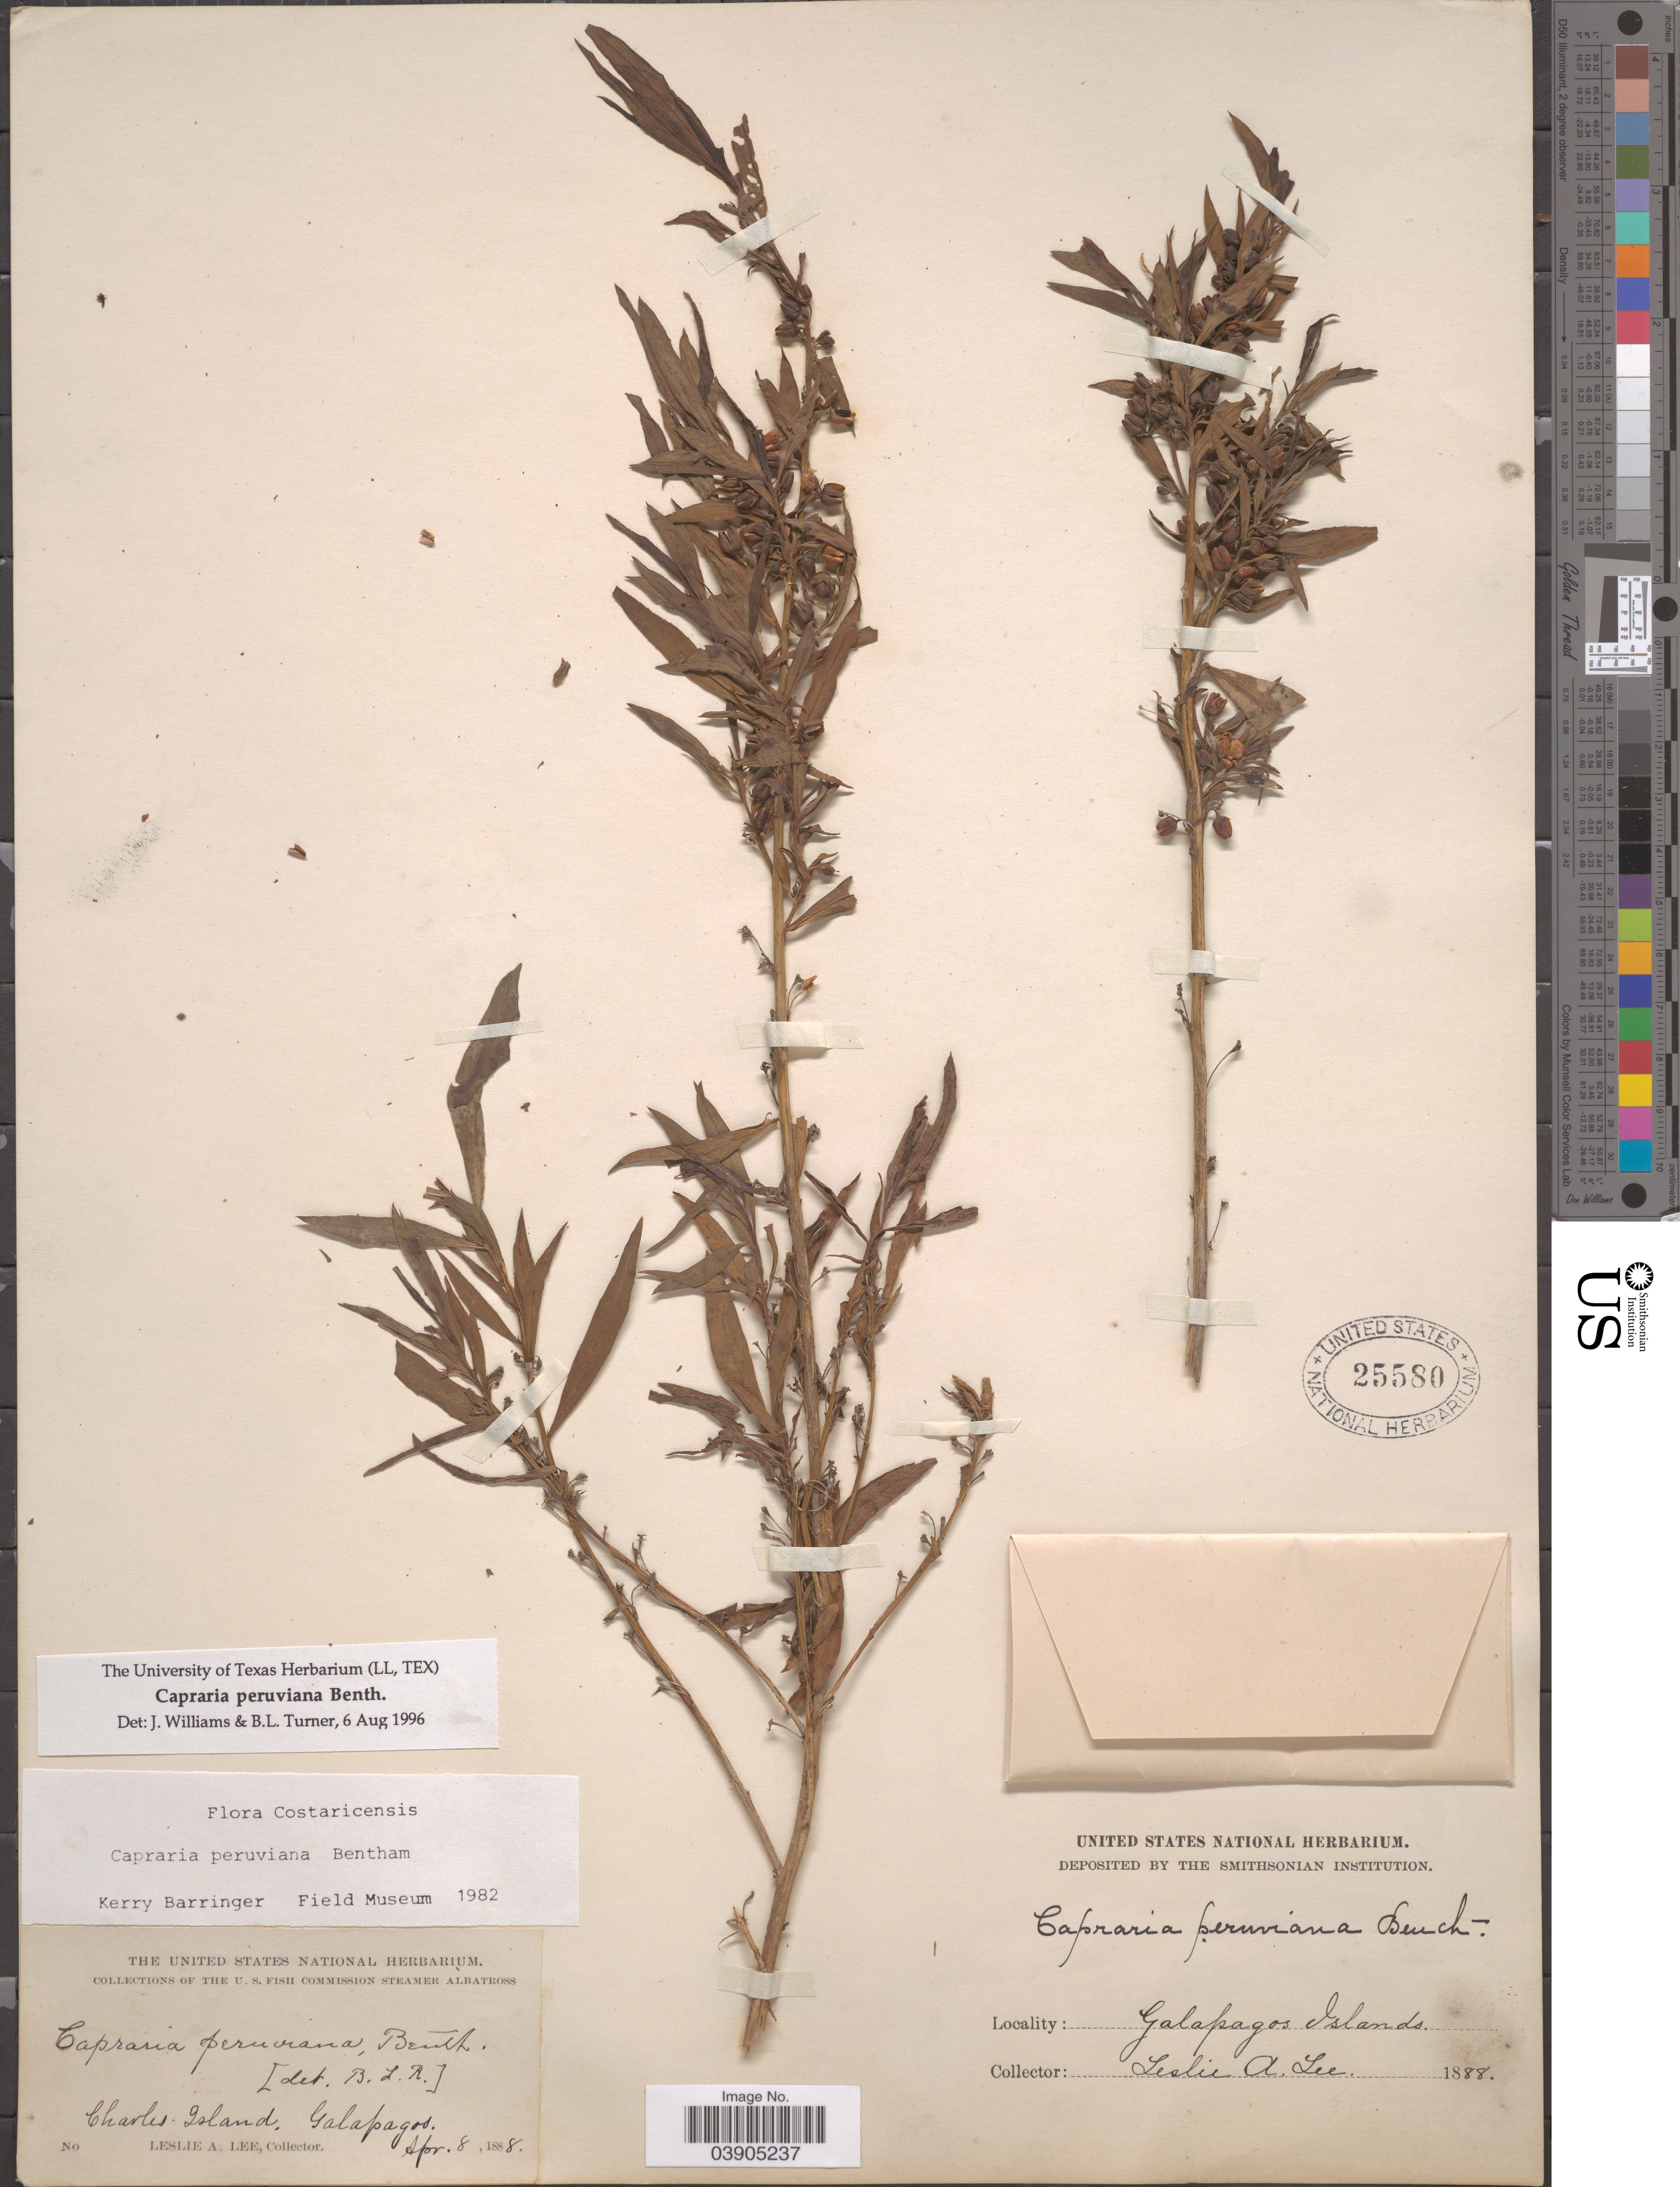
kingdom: Plantae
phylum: Tracheophyta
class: Magnoliopsida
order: Lamiales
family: Scrophulariaceae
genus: Capraria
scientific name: Capraria peruviana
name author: Benth.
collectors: L. Lee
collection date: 1888-04-08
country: Ecuador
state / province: Colón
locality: Charles Island, Galapagos. Galapagos Islands.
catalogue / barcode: US 25580